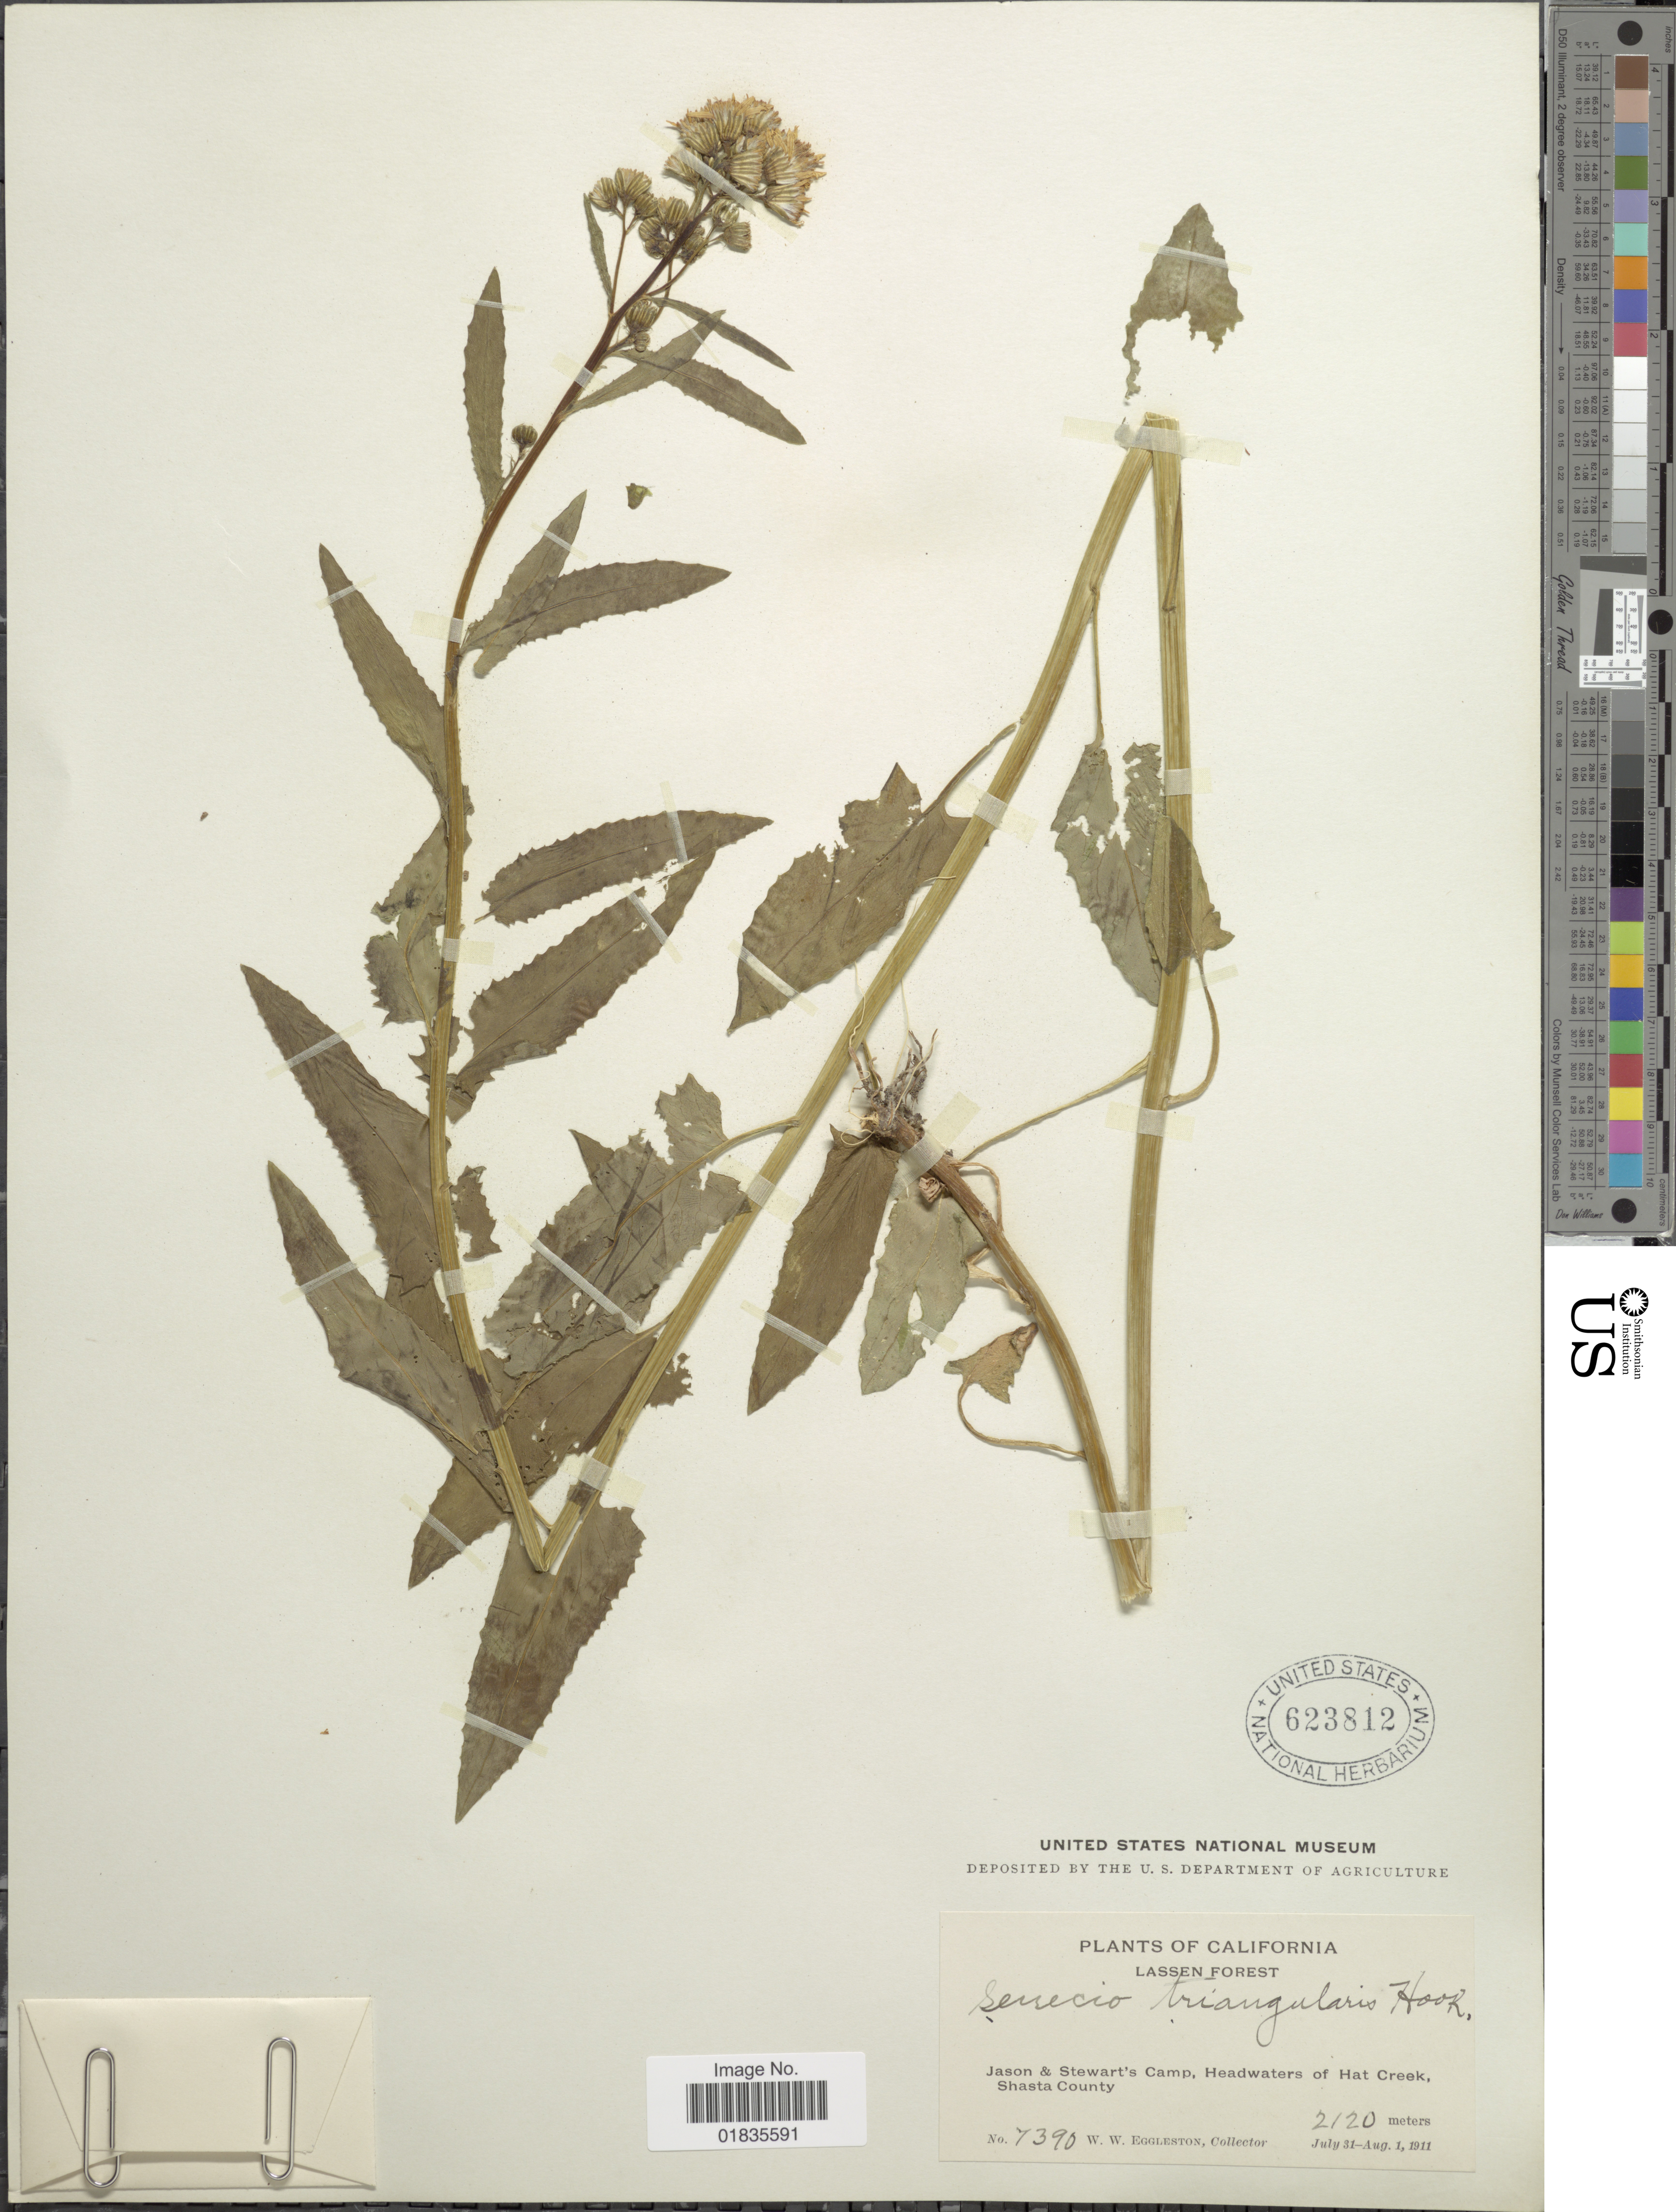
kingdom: Plantae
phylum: Tracheophyta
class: Magnoliopsida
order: Asterales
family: Asteraceae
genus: Senecio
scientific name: Senecio triangularis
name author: Hook.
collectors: W. W. Eggleston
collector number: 7390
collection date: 1911-07-31/1911-08-01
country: United States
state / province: California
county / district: Shasta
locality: Lassen Forest, Jason & Stewart's Camp, Headwaters of Hat Creek, Shasta County.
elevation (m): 2120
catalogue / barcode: US 623812